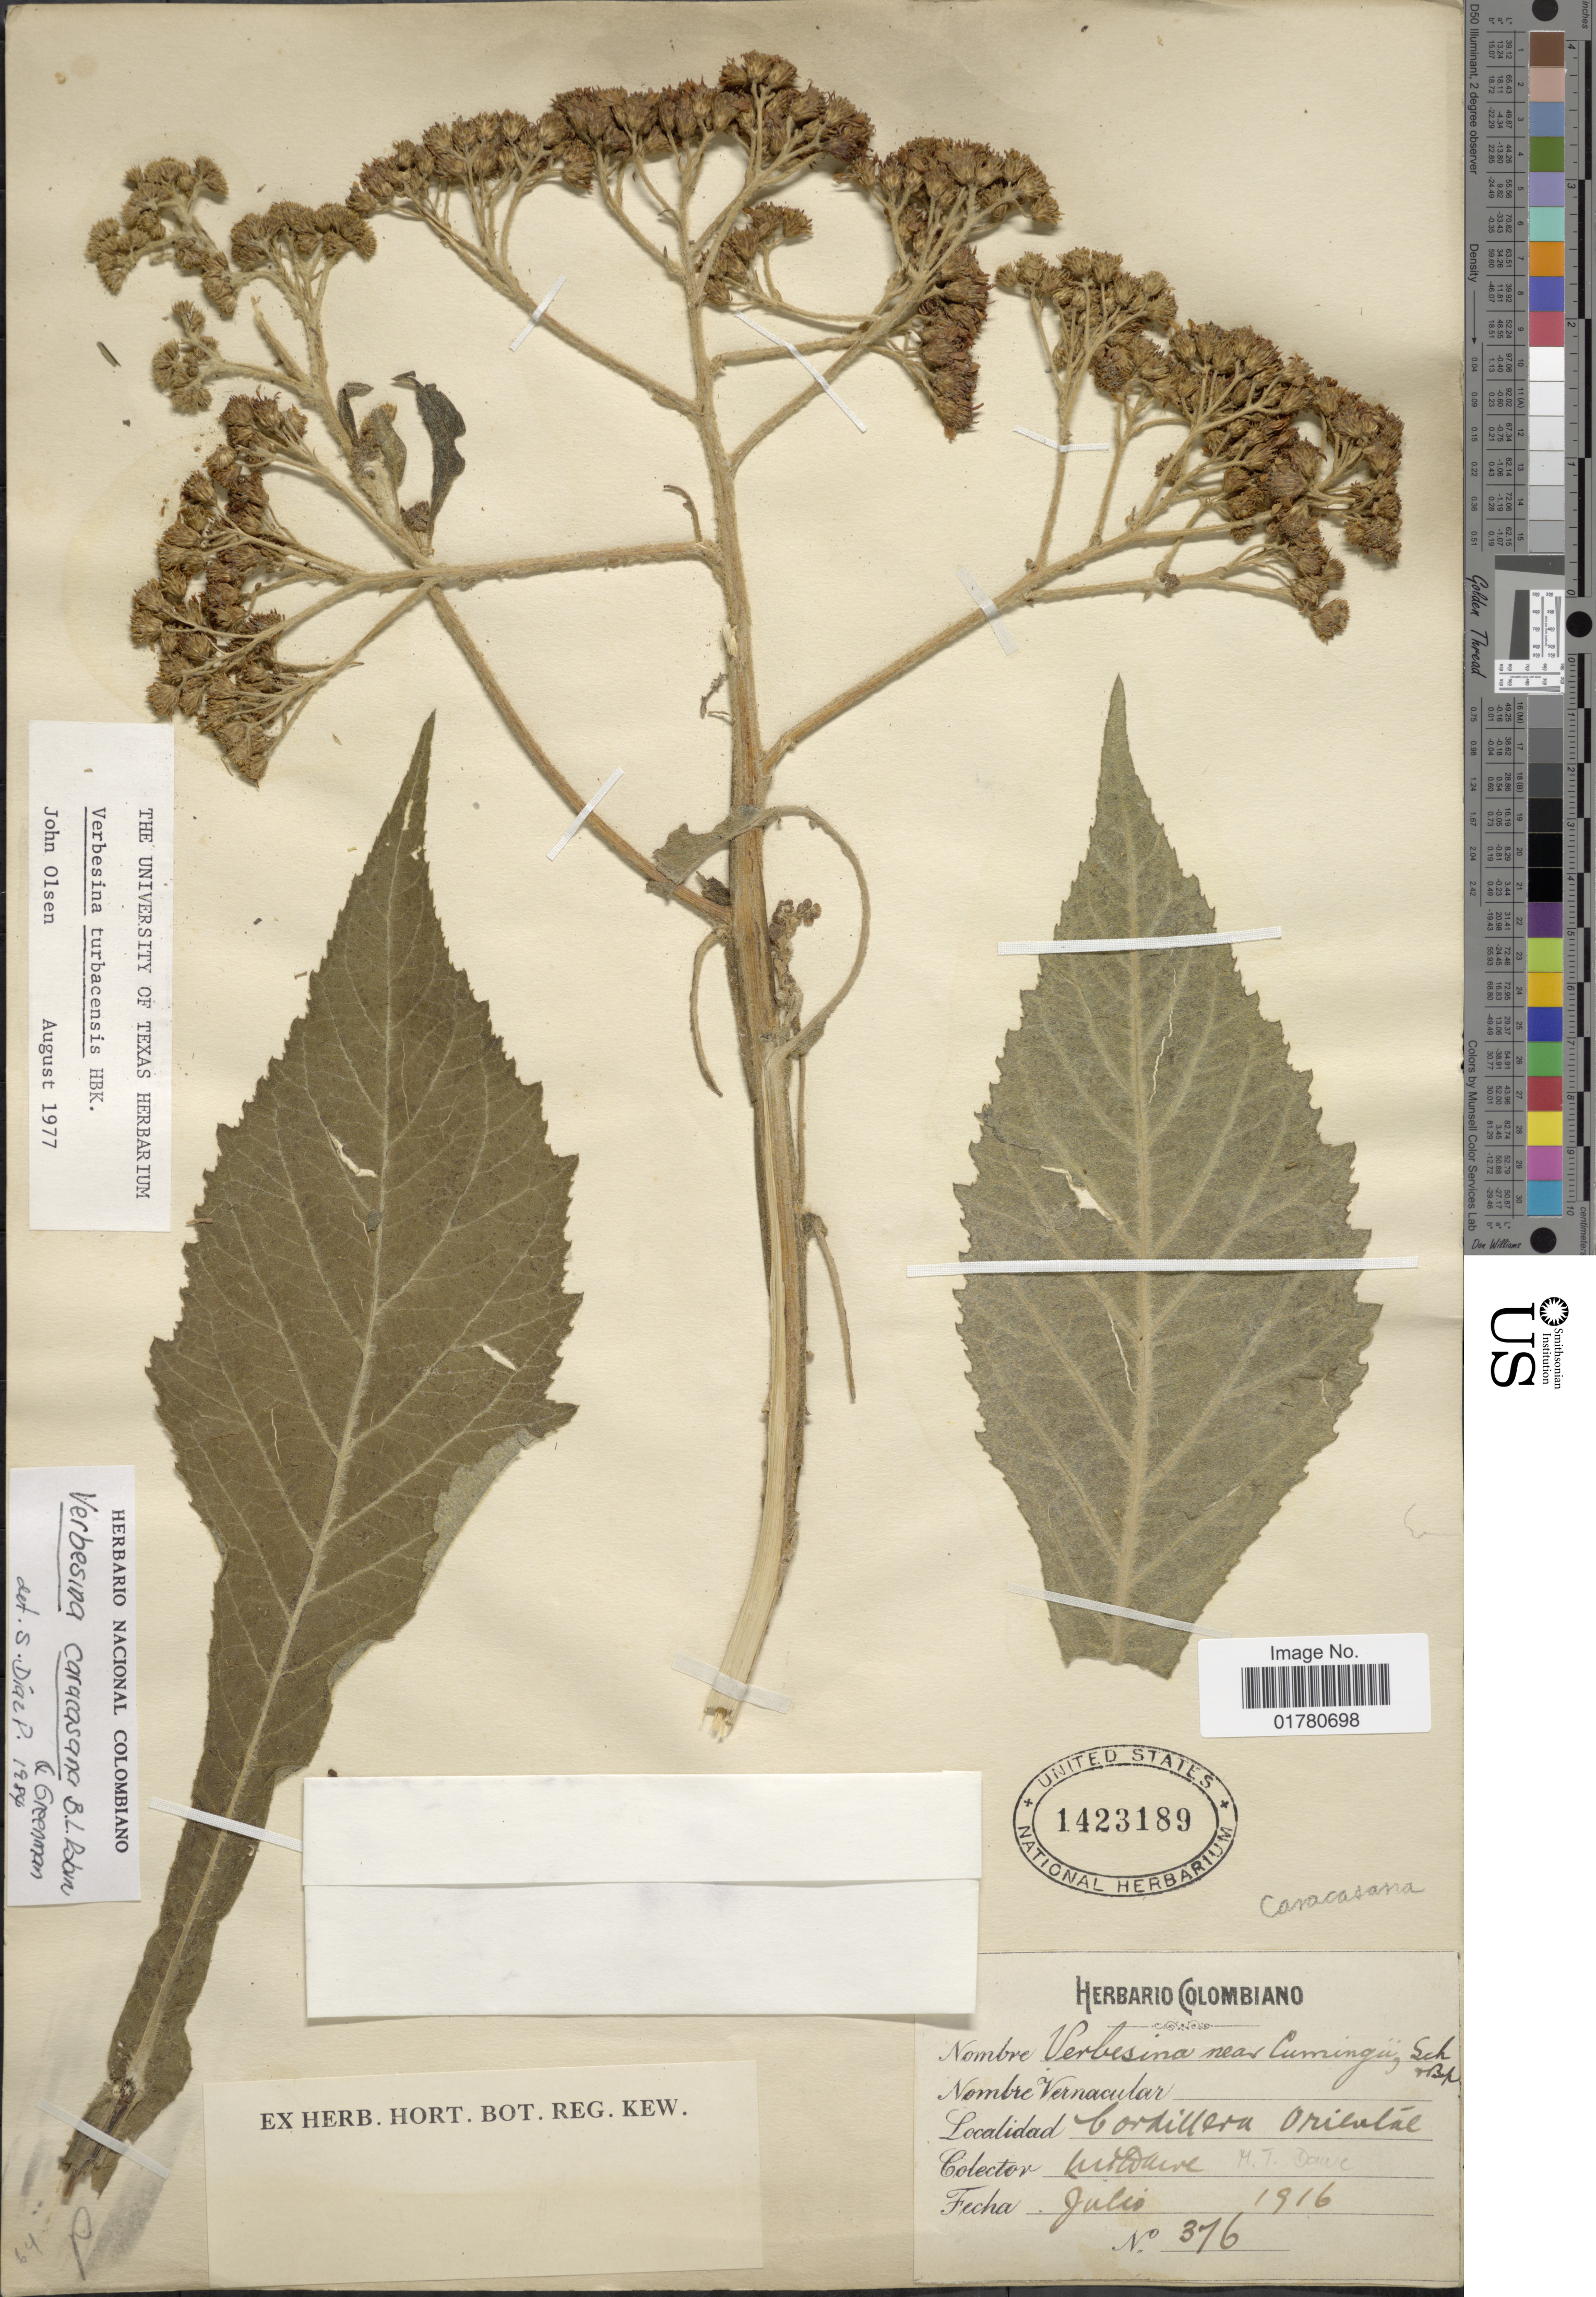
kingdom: Plantae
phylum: Tracheophyta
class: Magnoliopsida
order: Asterales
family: Asteraceae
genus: Verbesina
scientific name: Verbesina caracasana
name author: B.L. Rob. & Greenm.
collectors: M. T. Dawe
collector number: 376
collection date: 1916-07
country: Colombia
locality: Cordillera Oriental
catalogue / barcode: US 1423189